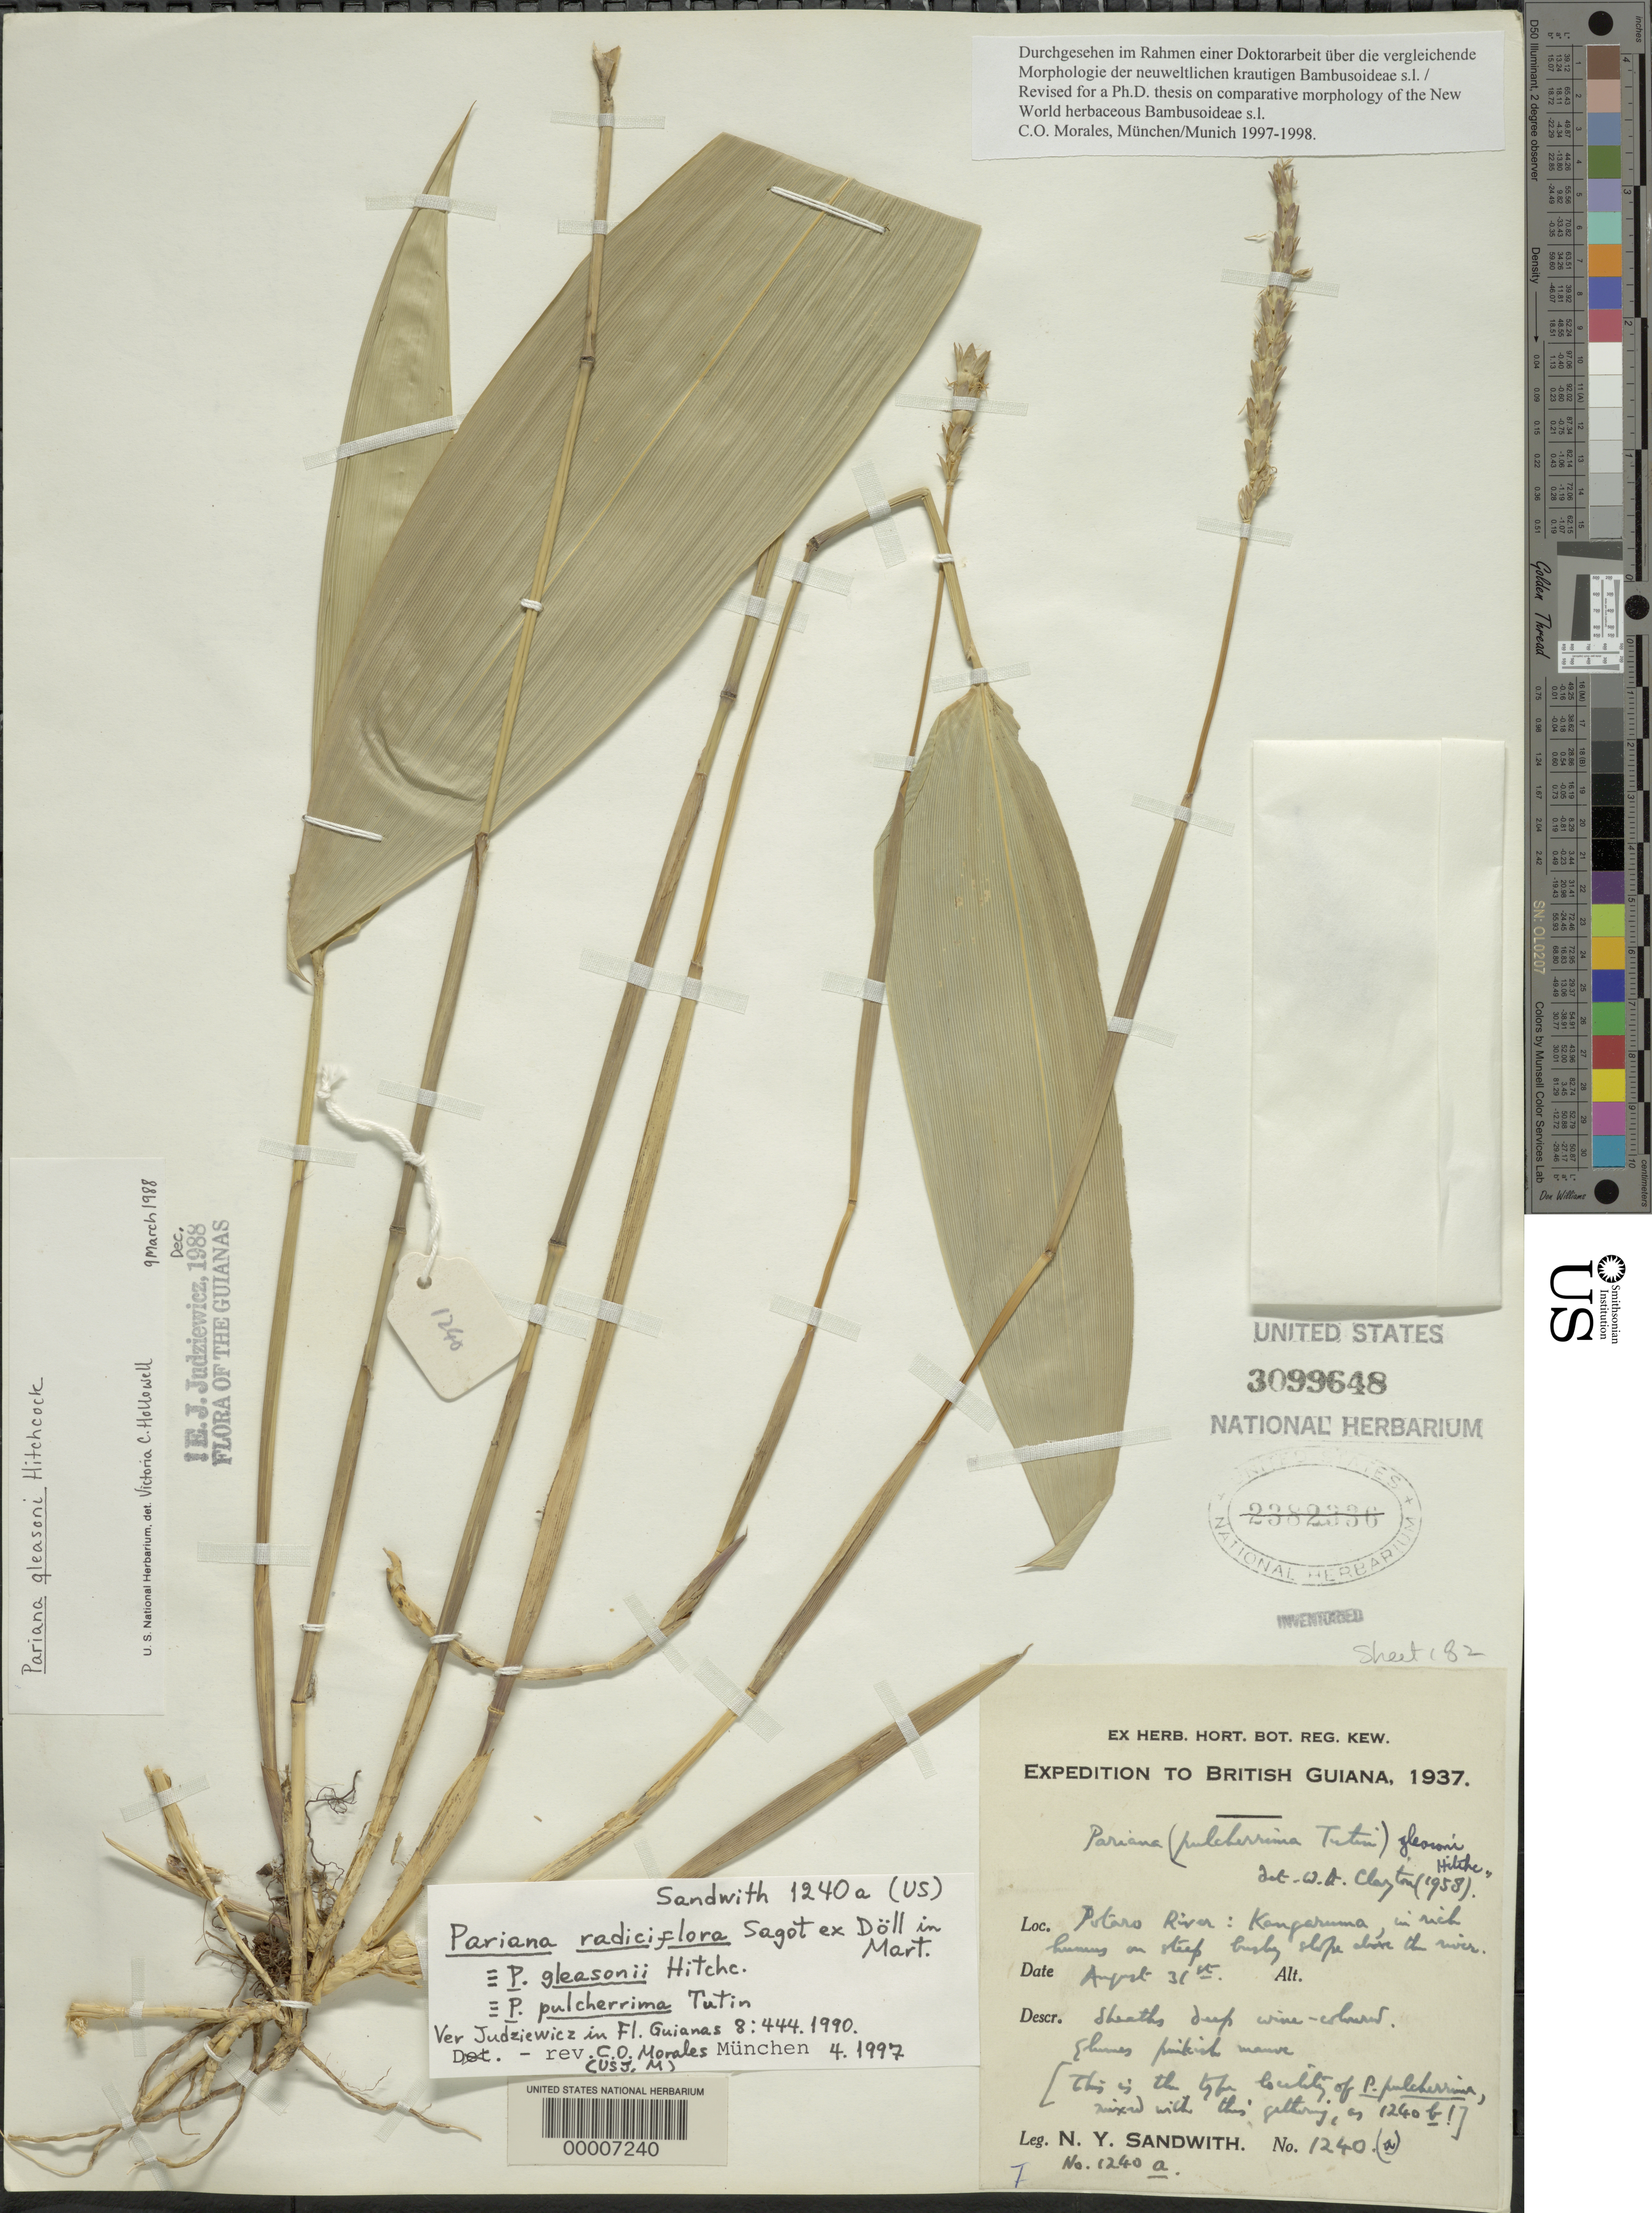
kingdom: Plantae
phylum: Tracheophyta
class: Liliopsida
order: Poales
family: Poaceae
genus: Pariana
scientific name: Pariana radiciflora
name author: Sagot ex Döll in Mart.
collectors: N. Y. Sandwith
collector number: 1240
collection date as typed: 31 Aug 1937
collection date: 1937-08-31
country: Guyana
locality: Kanparuma, potaro river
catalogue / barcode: US 3099648